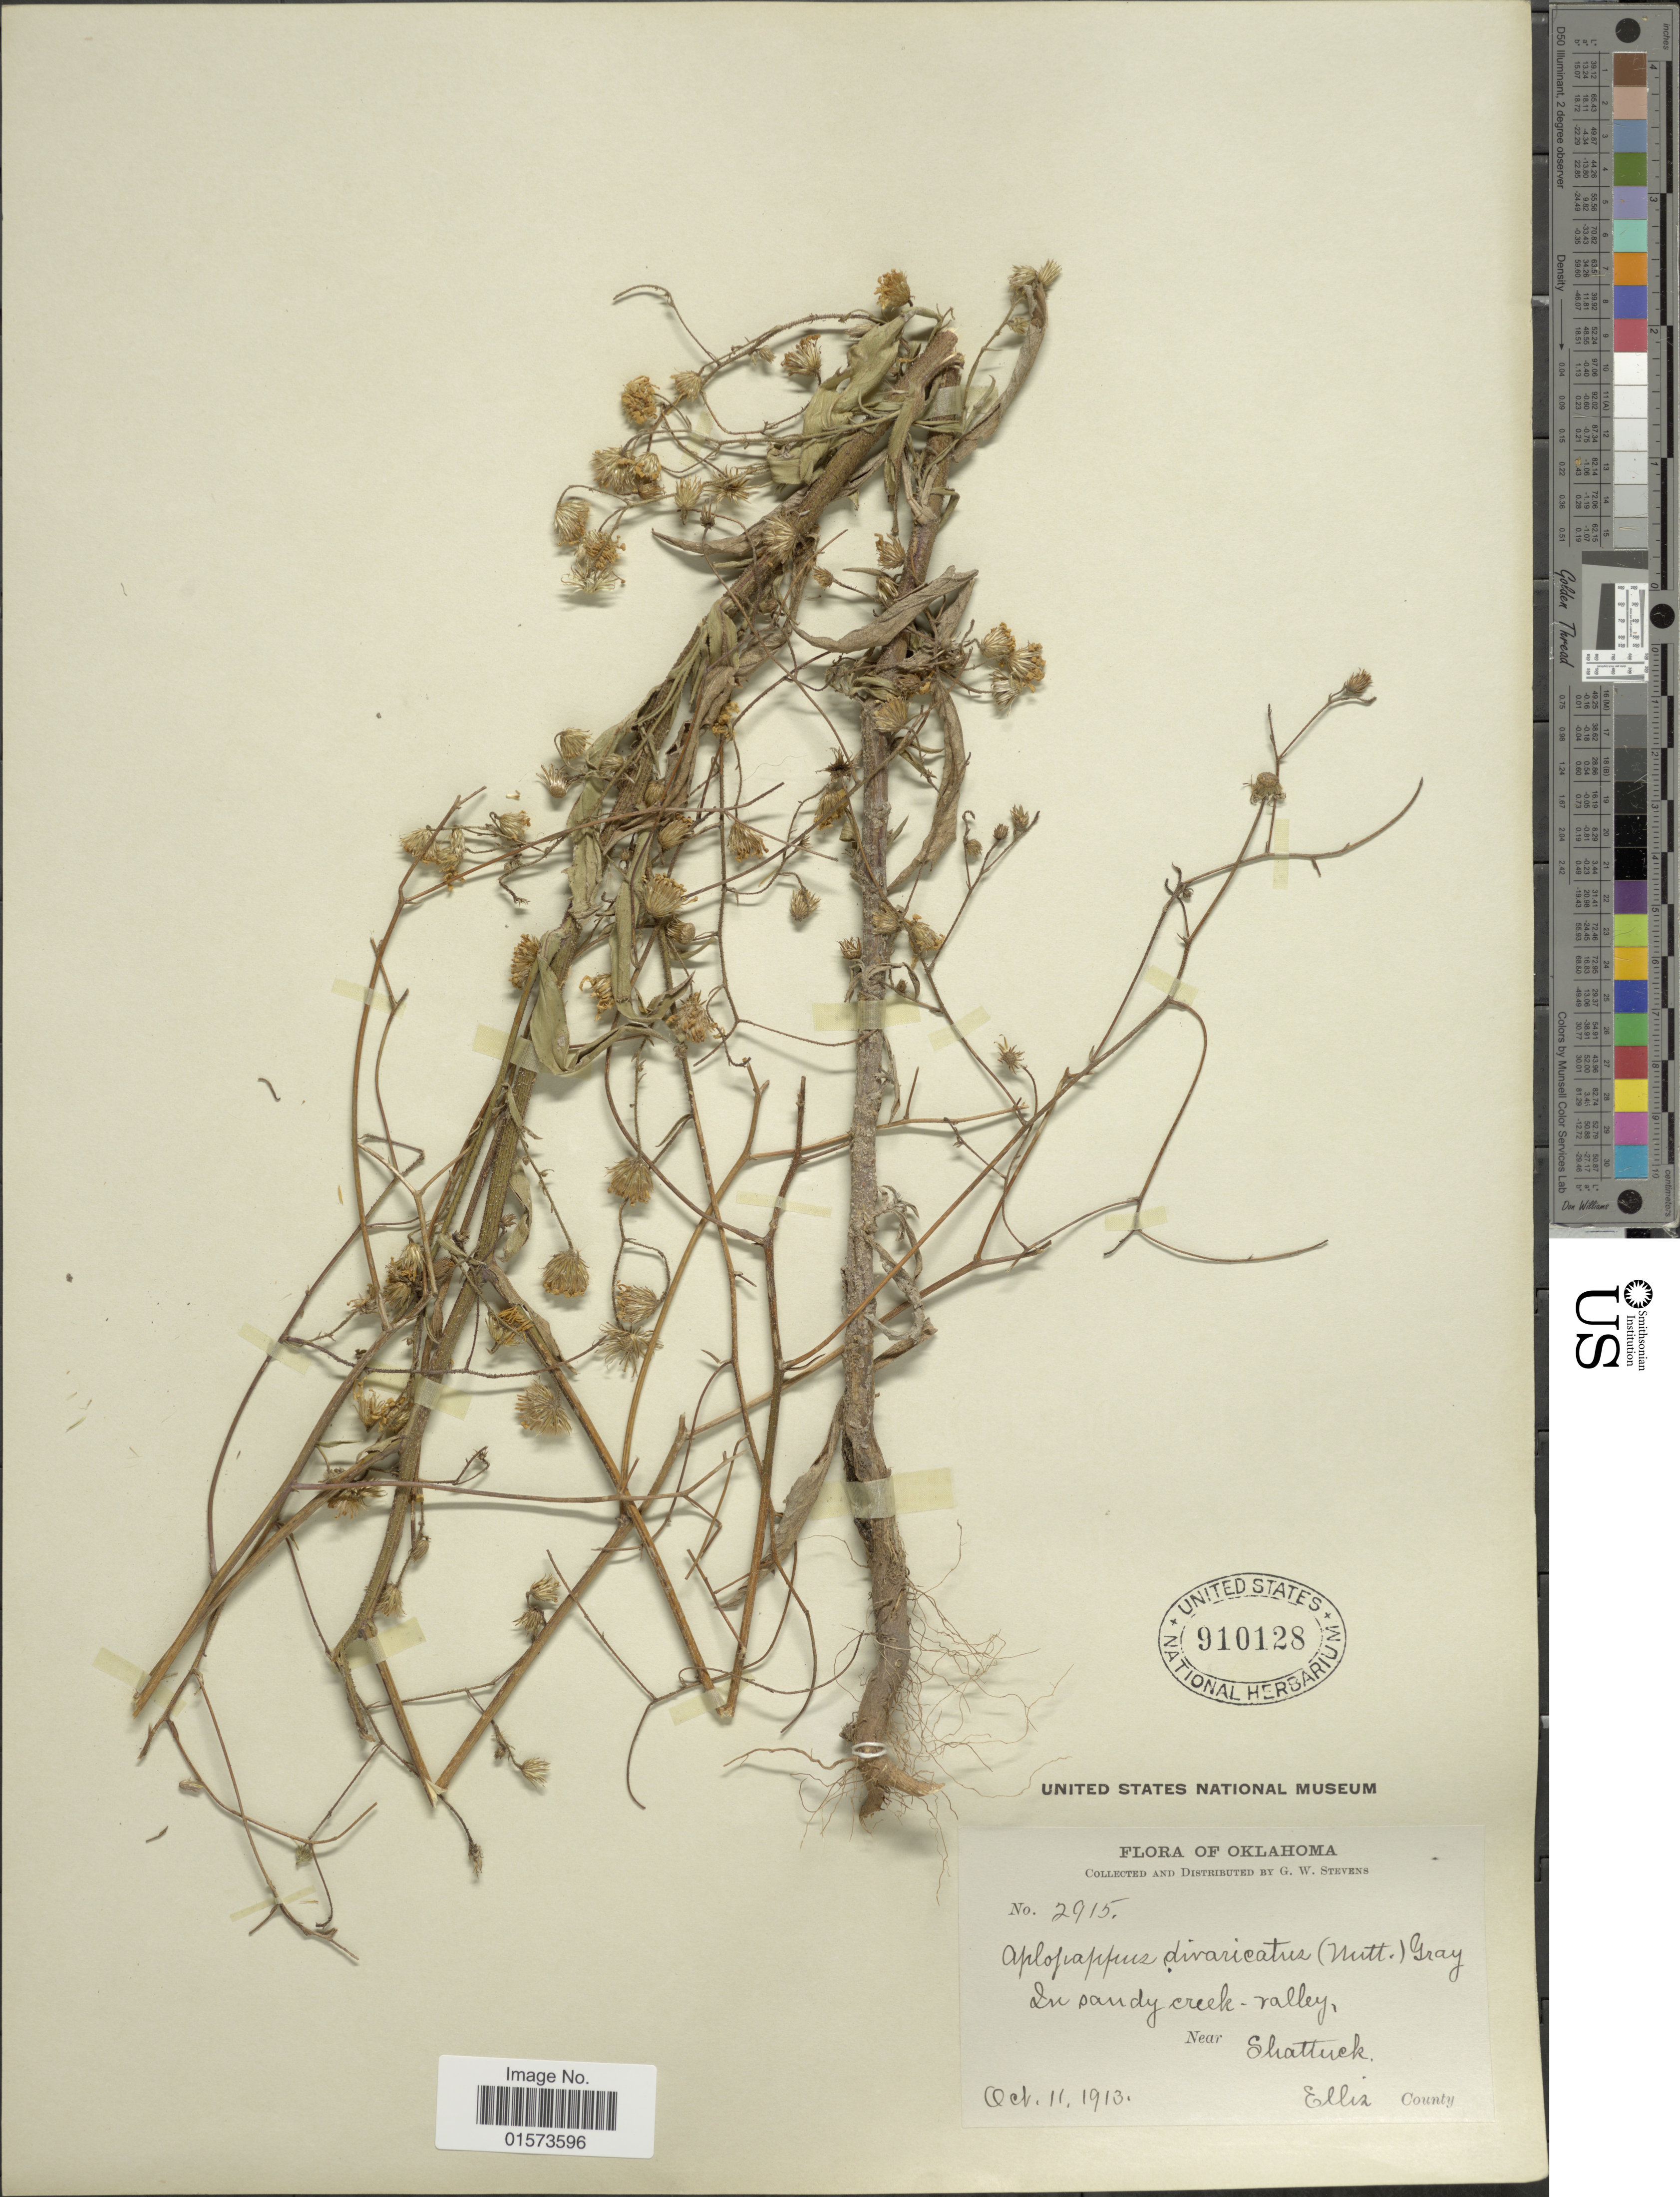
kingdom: Plantae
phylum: Tracheophyta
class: Magnoliopsida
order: Asterales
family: Asteraceae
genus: Croptilon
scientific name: Croptilon divaricatum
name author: (Nutt.) Raf.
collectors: G. W. Stevens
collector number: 2915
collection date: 1913-10-11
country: United States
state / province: Oklahoma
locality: In sandy creek-valley, near Shattuck, Elliz County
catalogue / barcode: US 910128